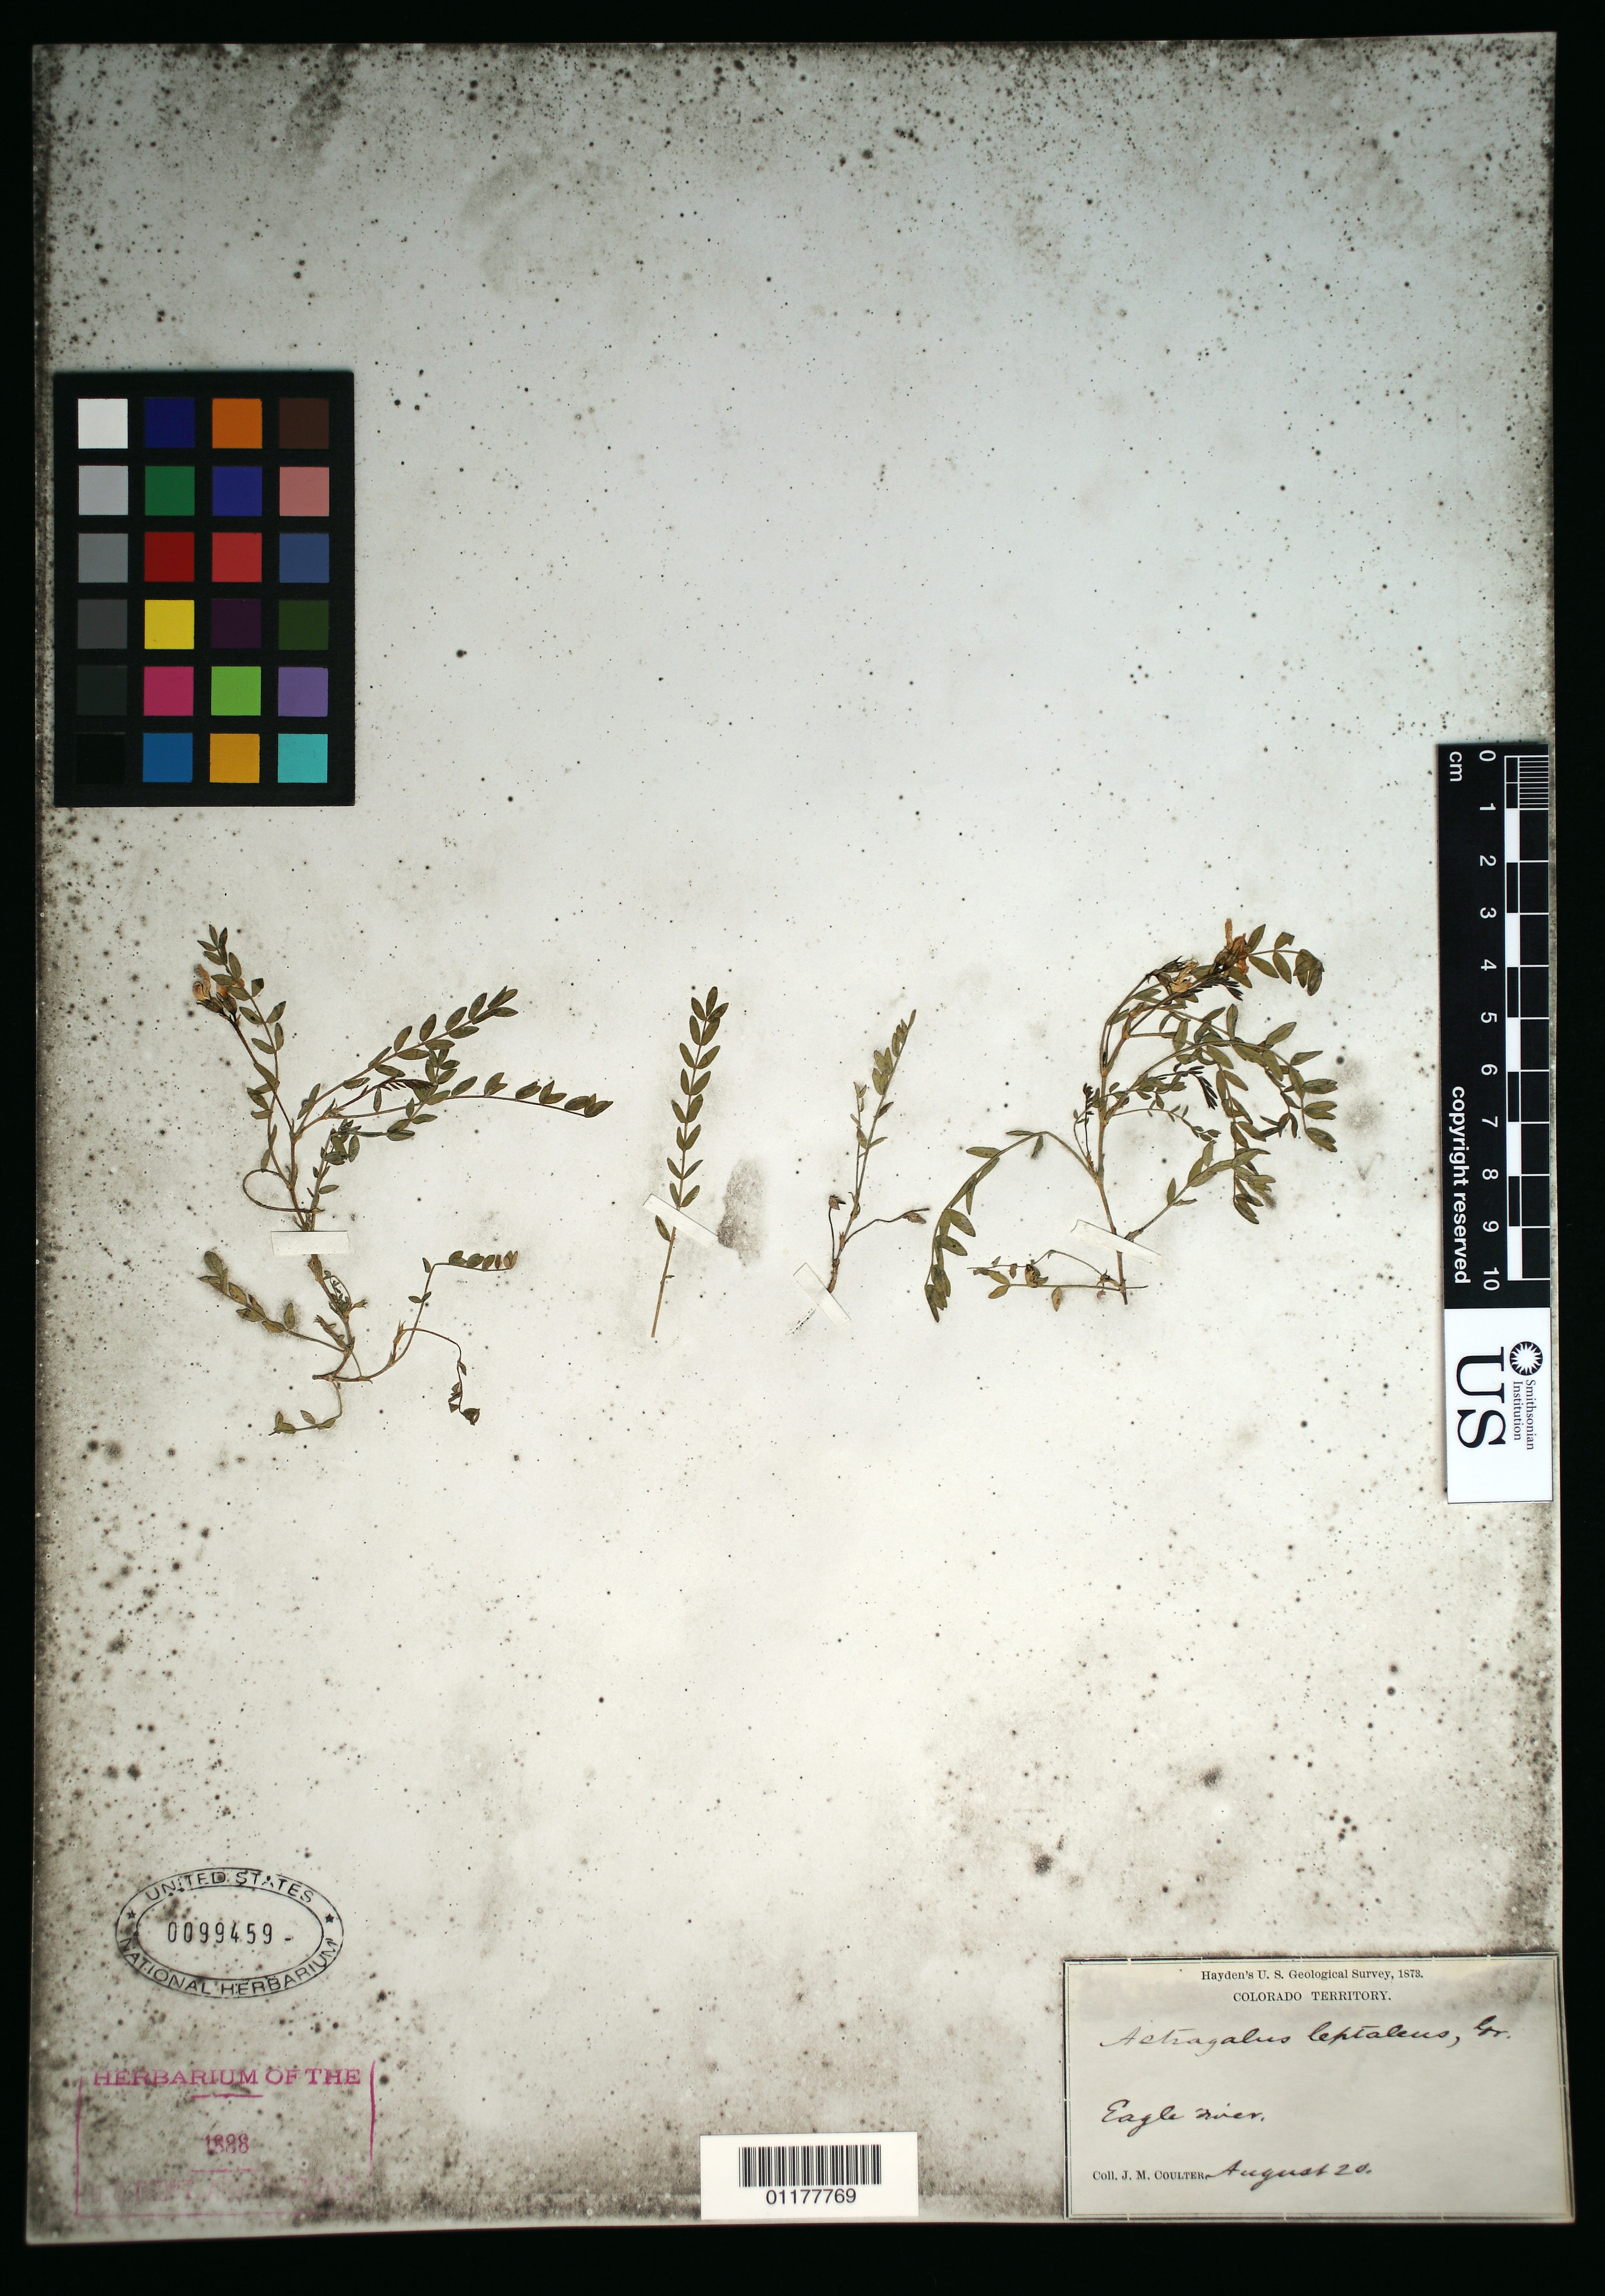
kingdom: Plantae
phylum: Tracheophyta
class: Magnoliopsida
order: Fabales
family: Fabaceae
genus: Astragalus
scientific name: Astragalus leptaleus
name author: A. Gray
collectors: J. M. Coulter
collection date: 1873-08-20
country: United States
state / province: Colorado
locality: Eagle River.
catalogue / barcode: US 99459